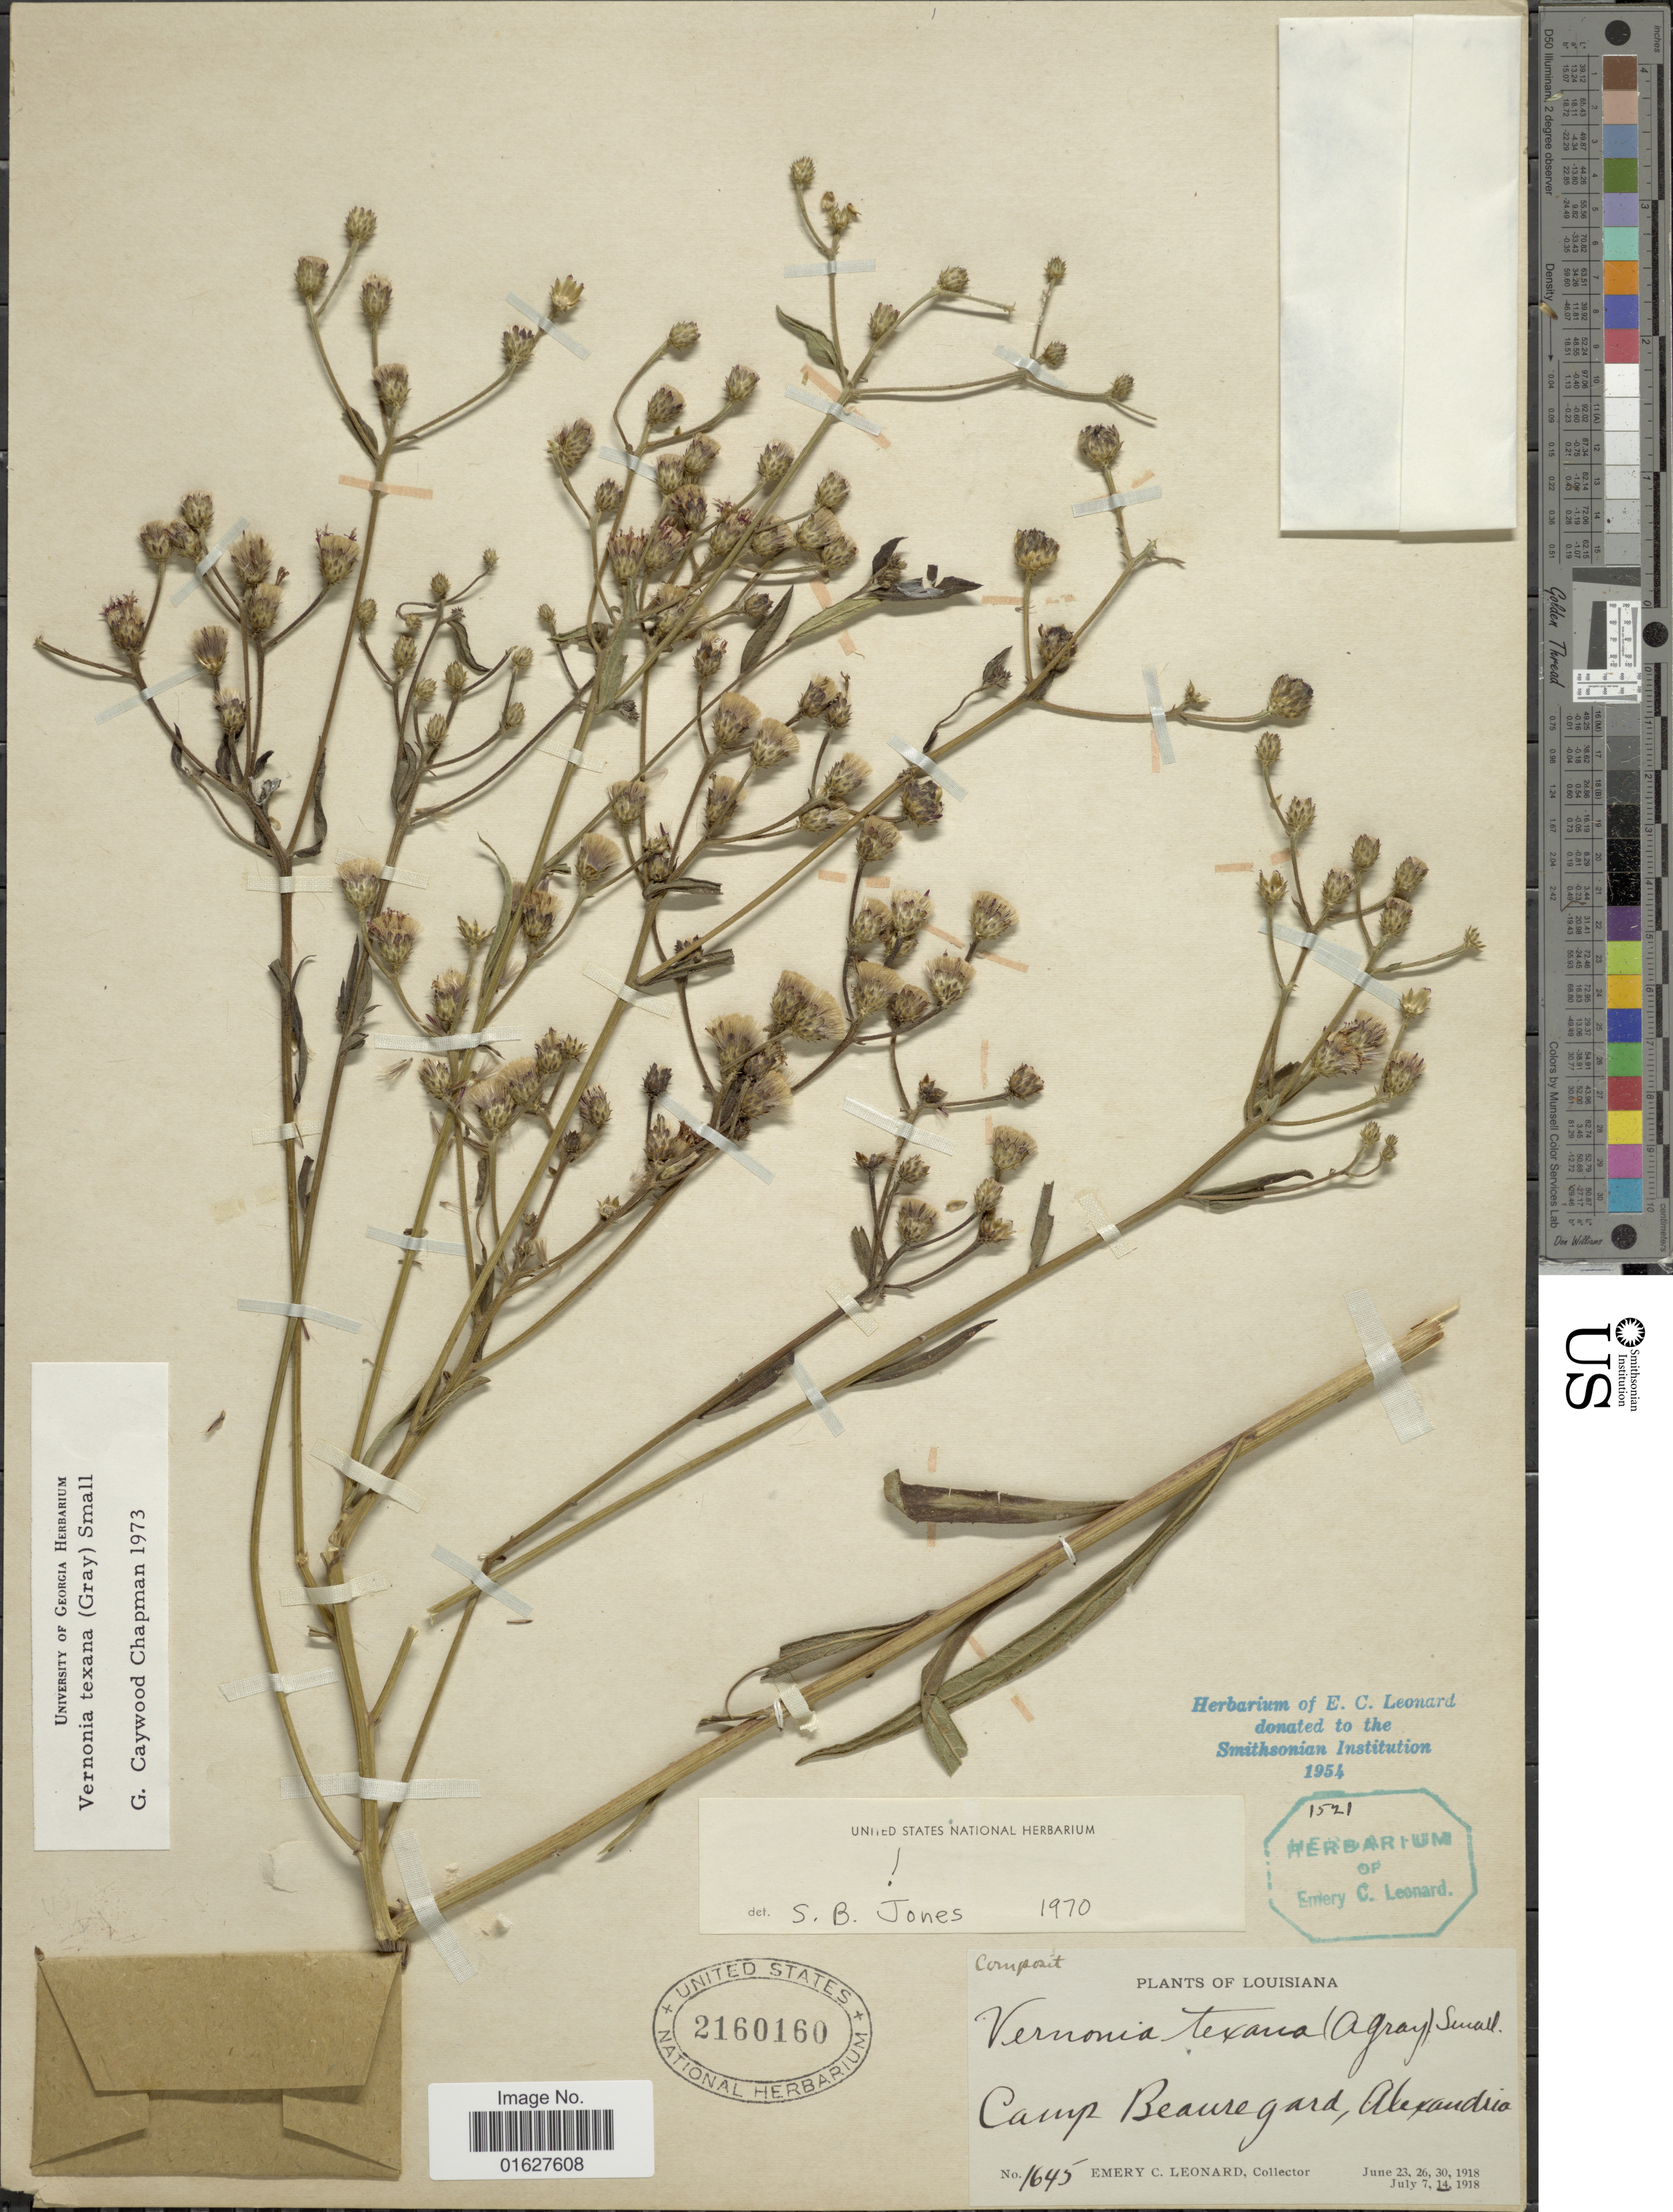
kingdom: Plantae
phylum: Tracheophyta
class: Magnoliopsida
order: Asterales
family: Asteraceae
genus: Vernonia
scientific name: Vernonia texana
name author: (A. Gray) Small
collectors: E. C. Leonard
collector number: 1645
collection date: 1918-07-14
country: United States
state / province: Louisiana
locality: Louisiana. Camp Beauregard, Alexandria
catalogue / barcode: US 2160160